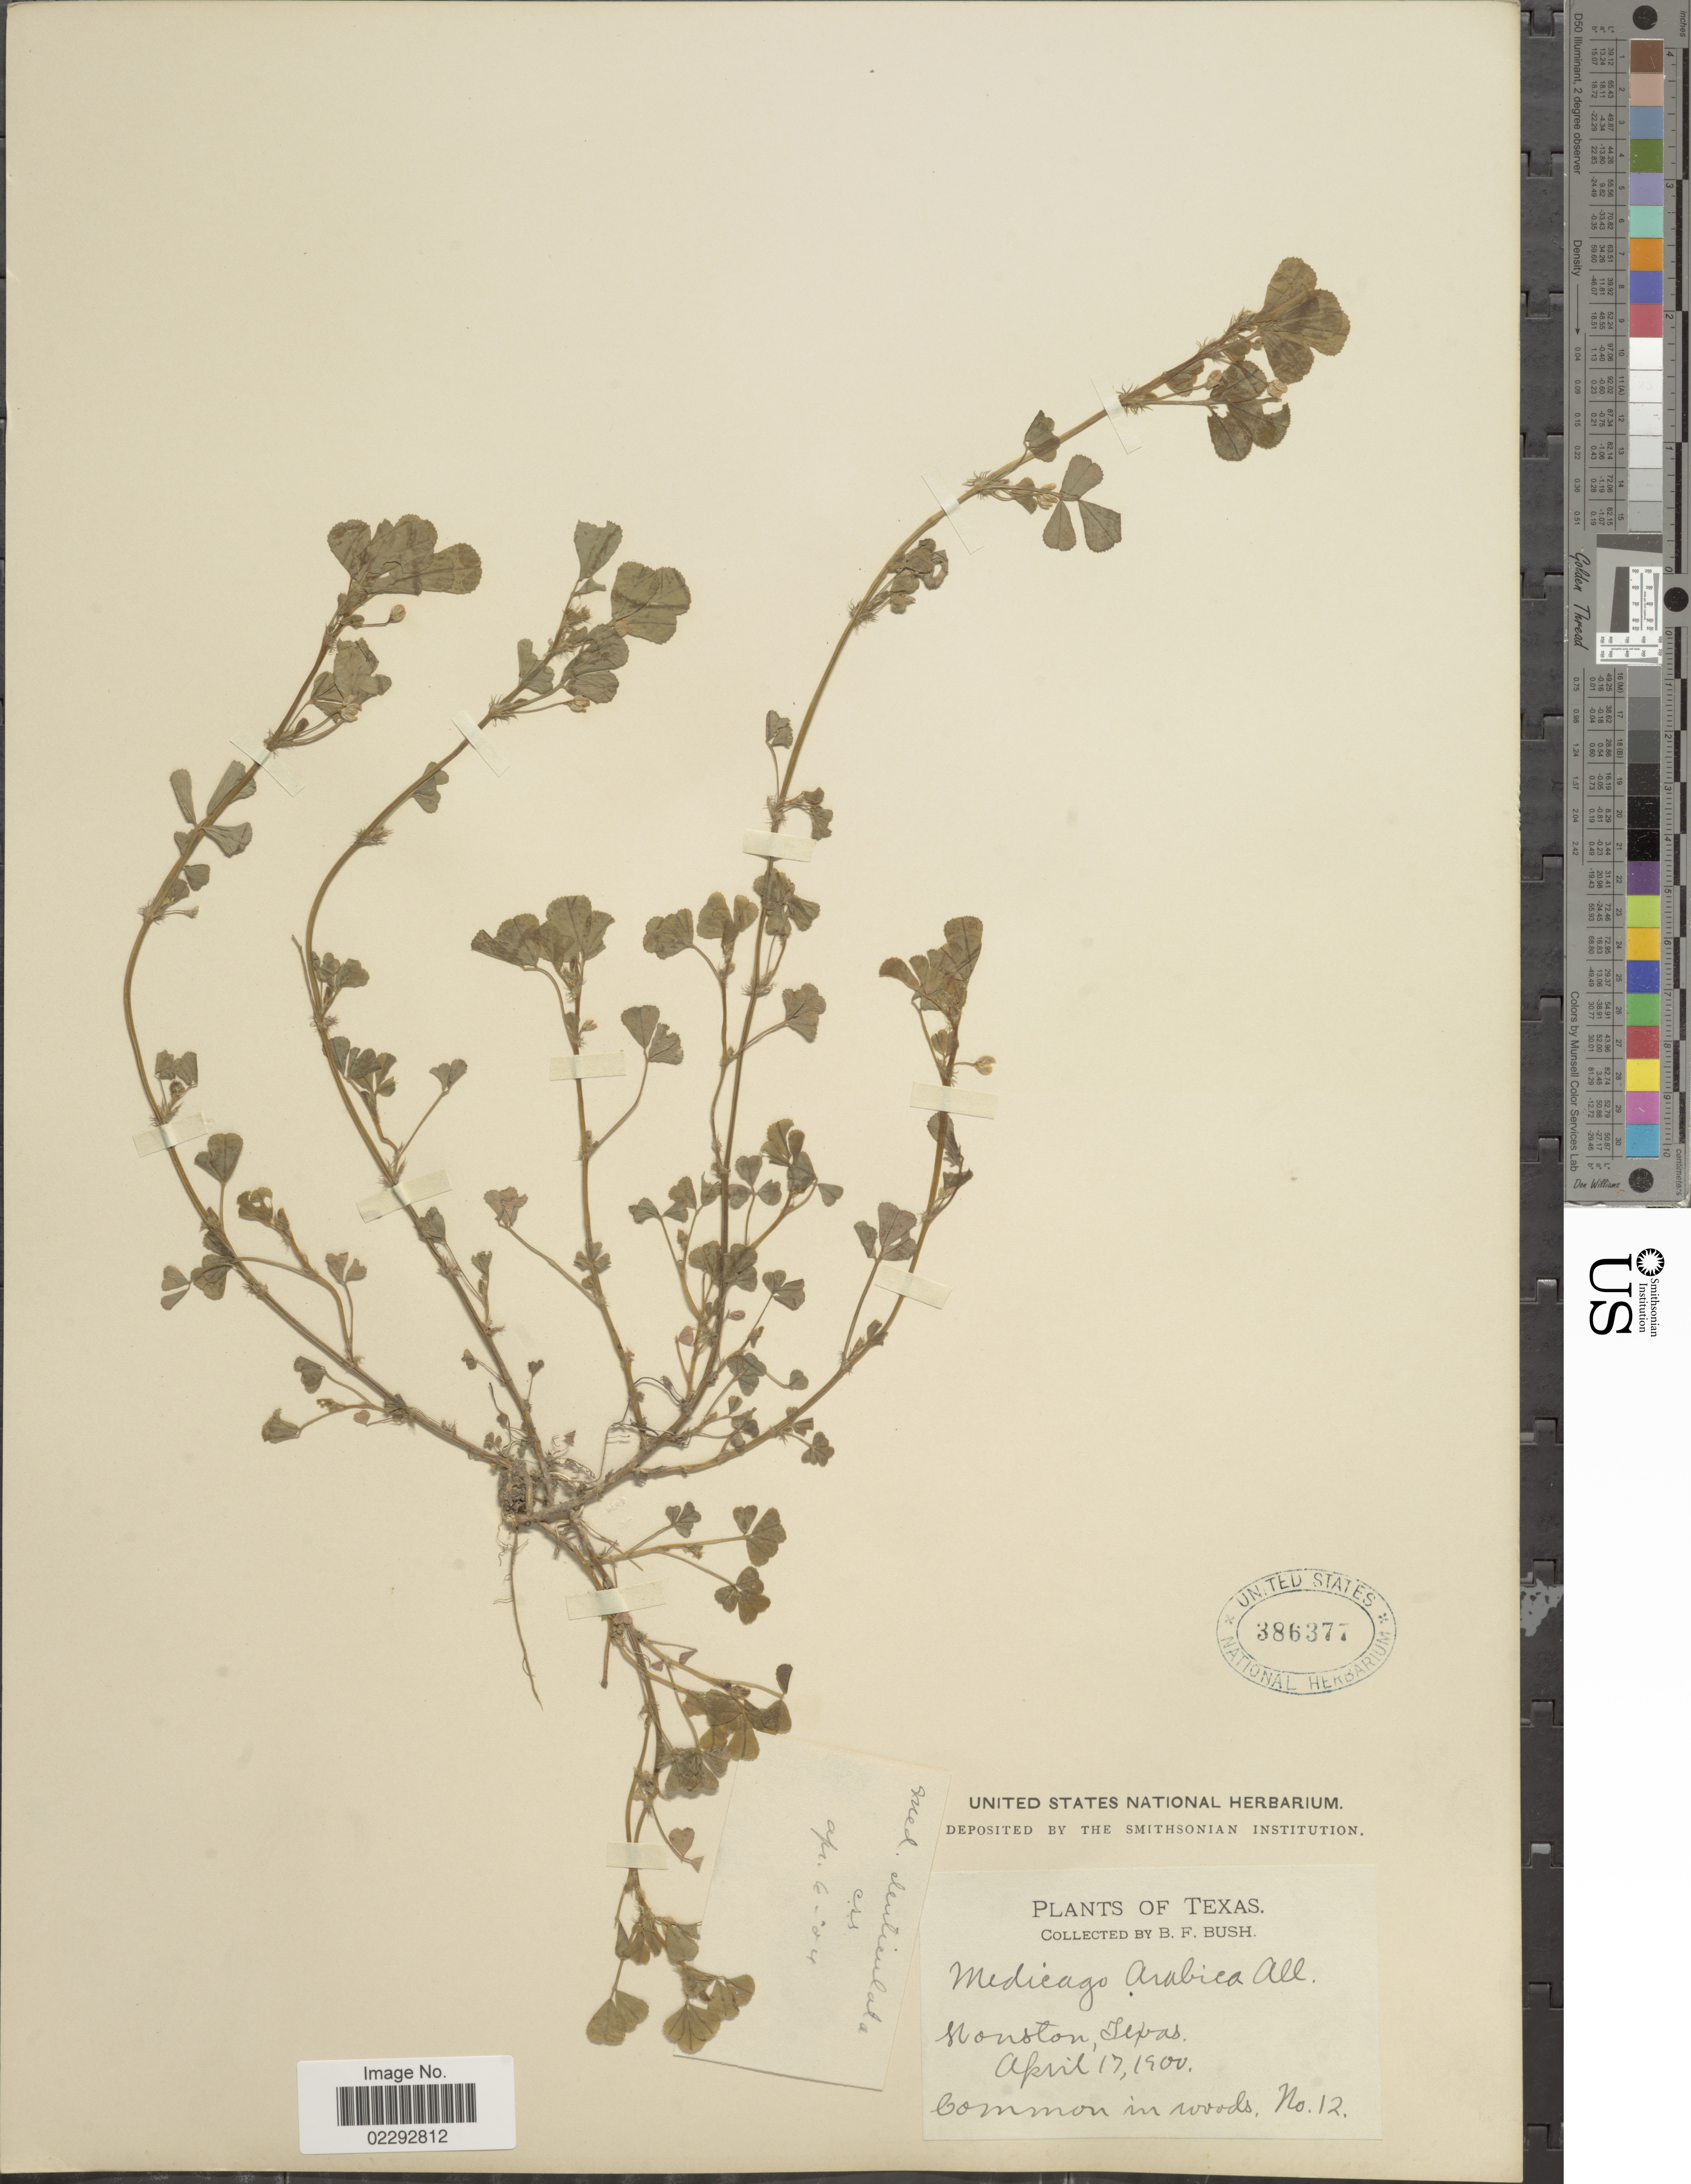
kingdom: Plantae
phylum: Tracheophyta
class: Magnoliopsida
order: Fabales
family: Fabaceae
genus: Medicago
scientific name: Medicago hispida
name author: Gaertn.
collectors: B. F. Bush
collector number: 12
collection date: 1900-04-17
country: United States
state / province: Texas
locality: Houston, Texas.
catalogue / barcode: US 386377